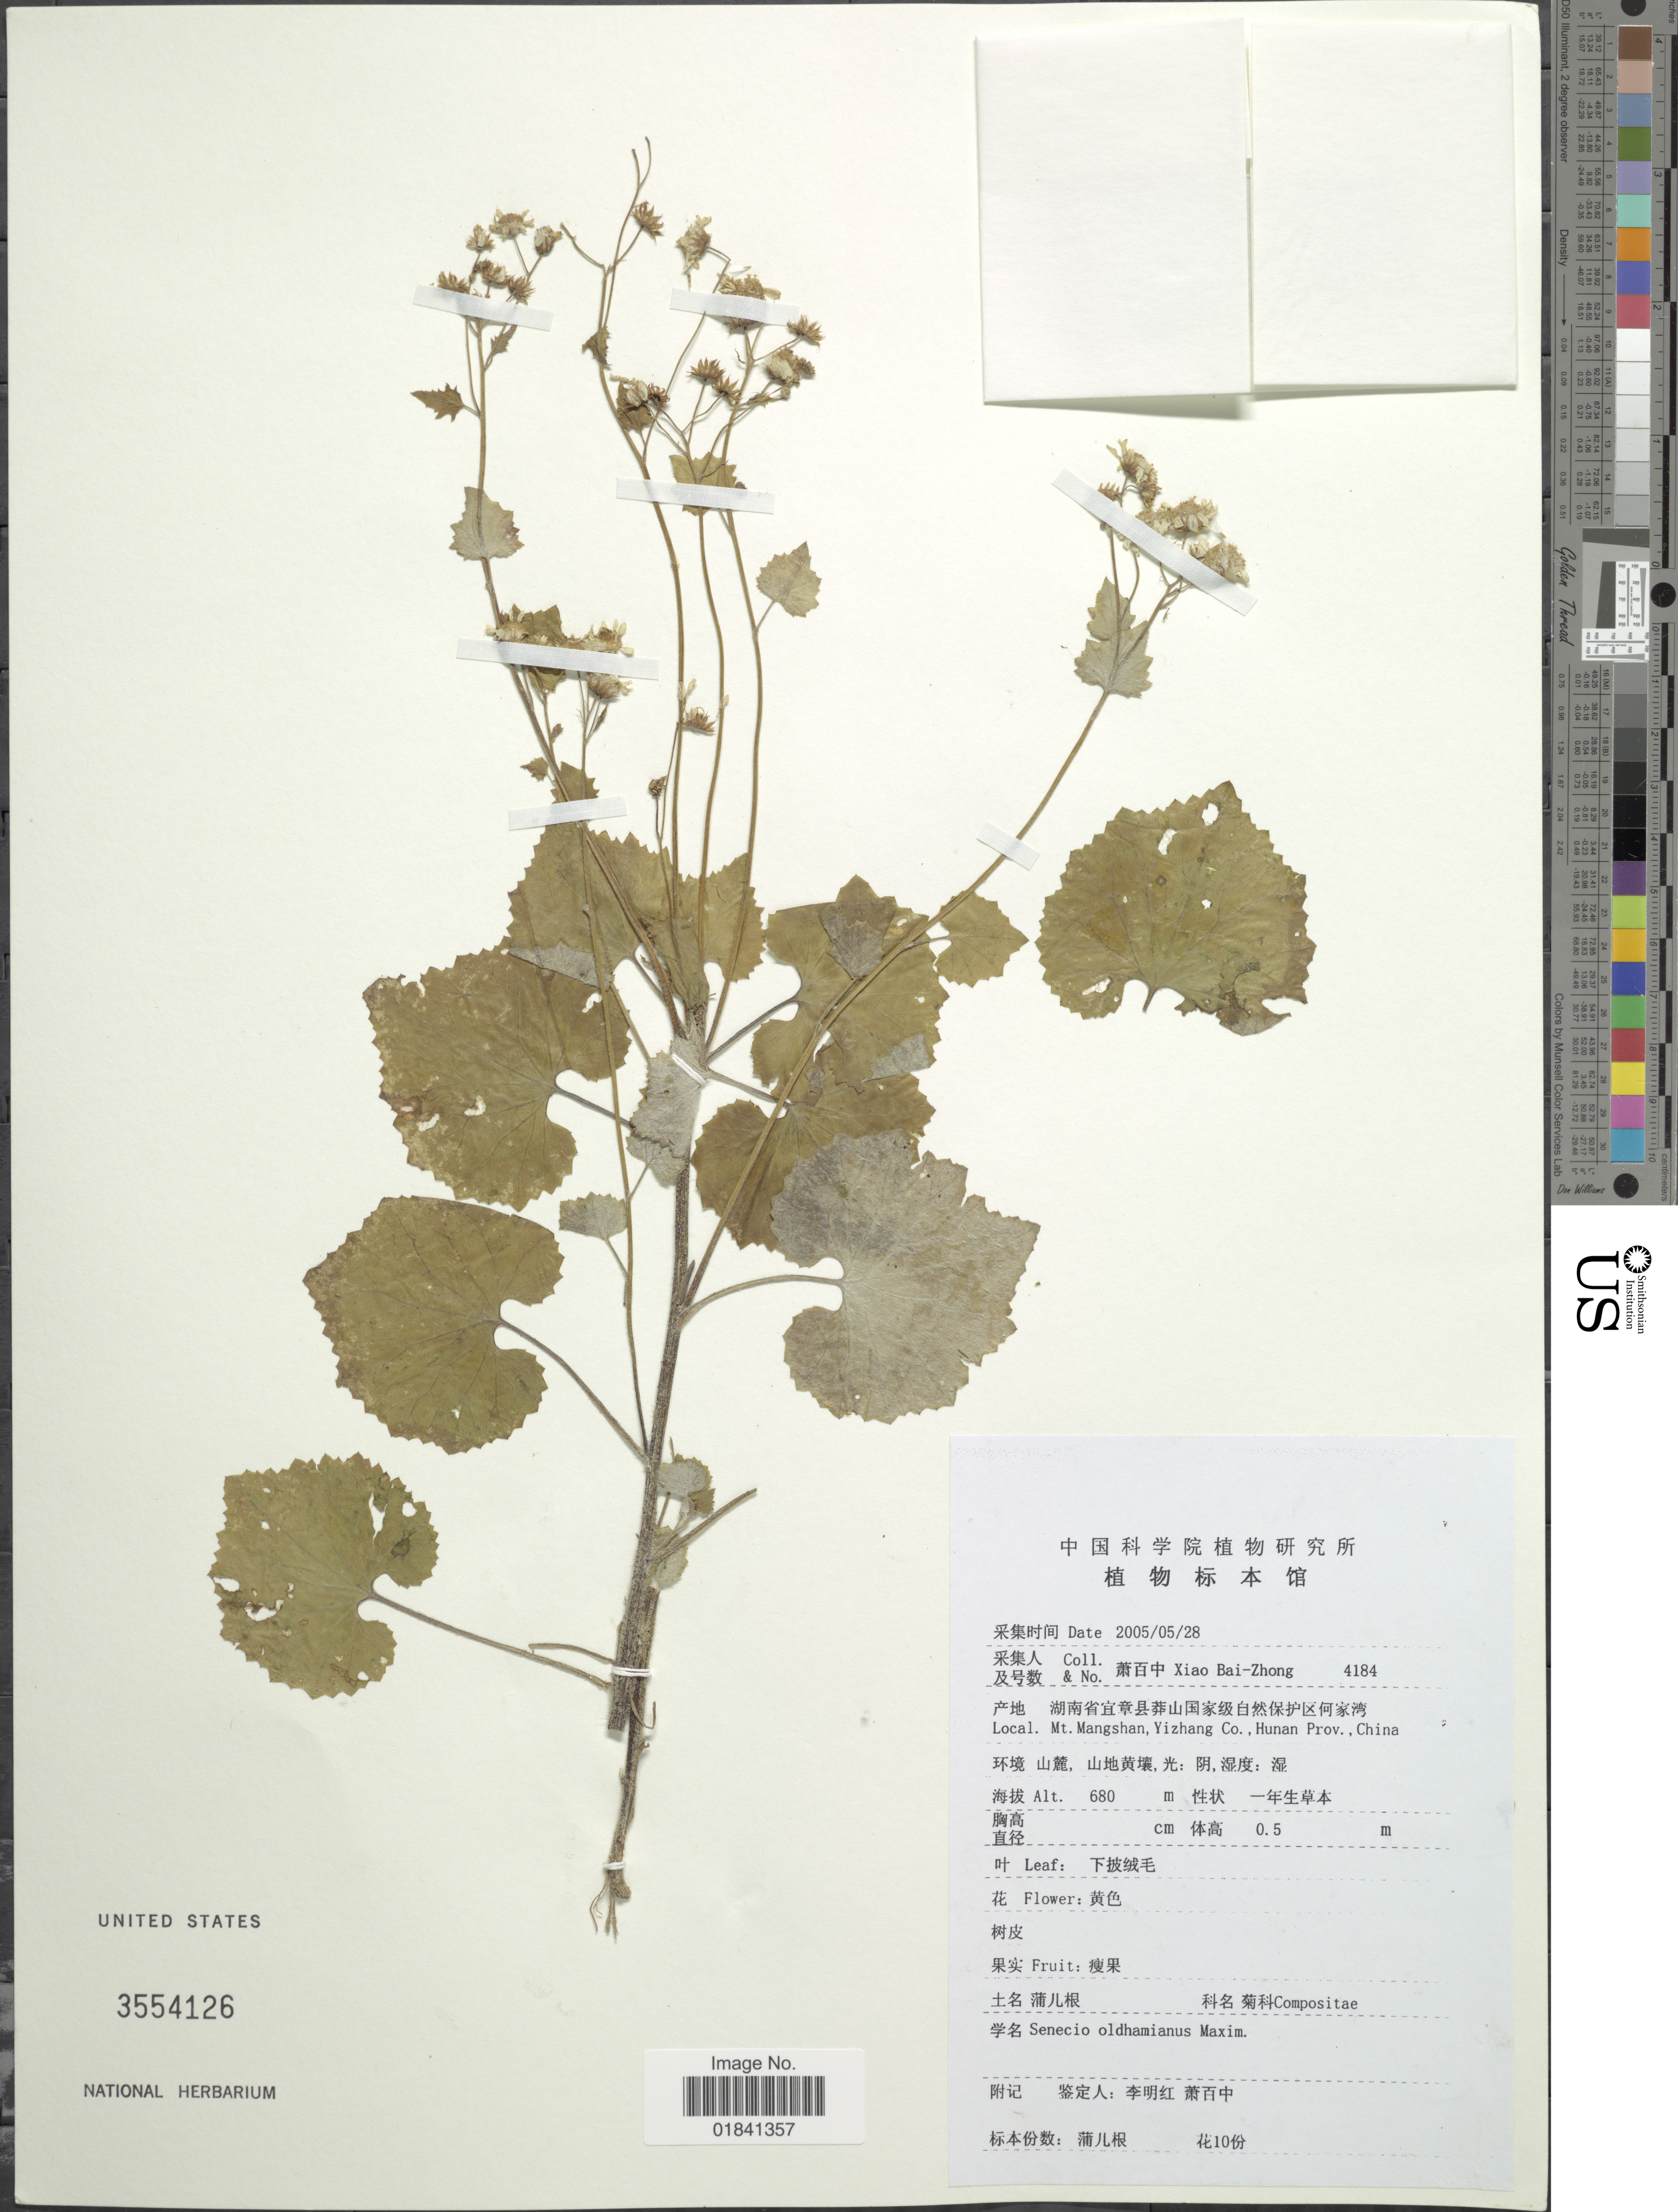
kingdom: Plantae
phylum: Tracheophyta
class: Magnoliopsida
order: Asterales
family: Asteraceae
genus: Senecio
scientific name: Senecio oldhamianus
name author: Maximowicz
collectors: B. Z. Xiao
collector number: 4184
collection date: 2005-05-28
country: China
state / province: Hunan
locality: Mt. Mangshan, Yizhang Co.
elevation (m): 680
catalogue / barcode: US 3554126